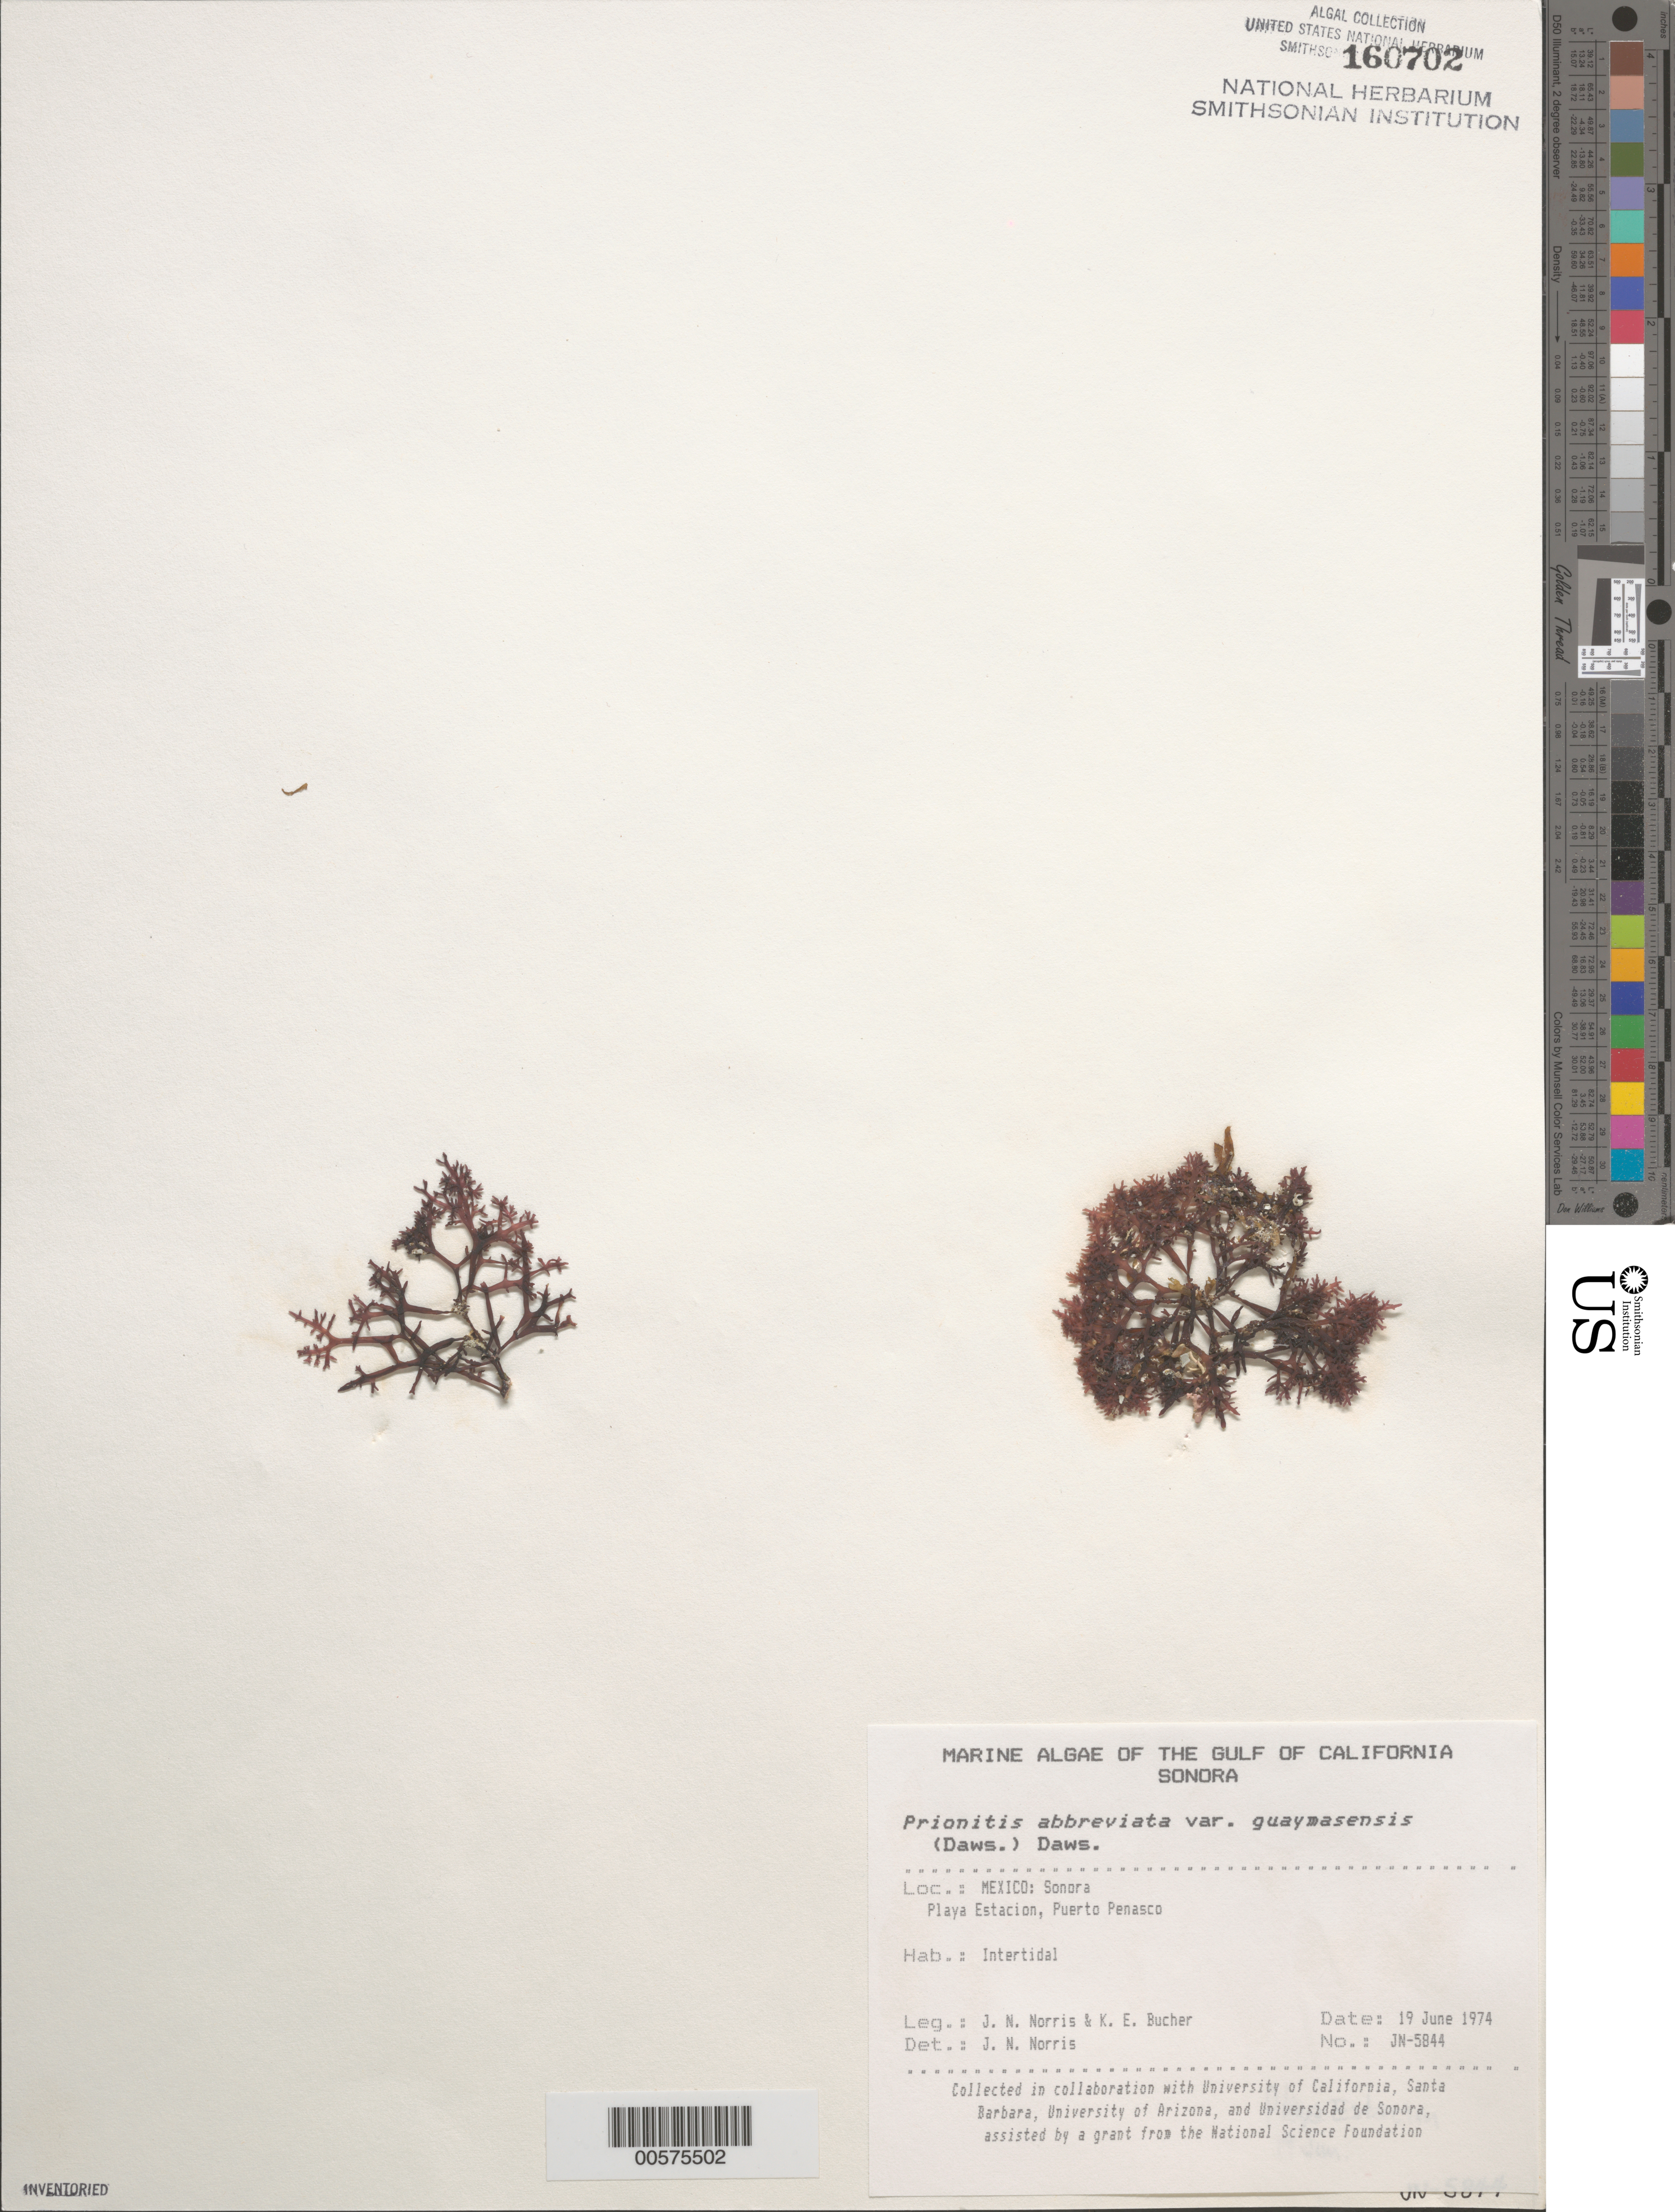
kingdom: Plantae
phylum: Rhodophyta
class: Florideophyceae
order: Cryptonemiales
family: Cryptonemiaceae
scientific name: Prionitis abbreviata var. guaymasensis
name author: (E.Y. Dawson) E.Y. Dawson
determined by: Norris, James N.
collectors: J. N. Norris & K. E. Bucher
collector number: JN-5844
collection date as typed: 19 Jun 1974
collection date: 1974-06-19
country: Mexico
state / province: Sonora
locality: Playa Estacion, Puerto Penasco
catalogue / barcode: US 160702